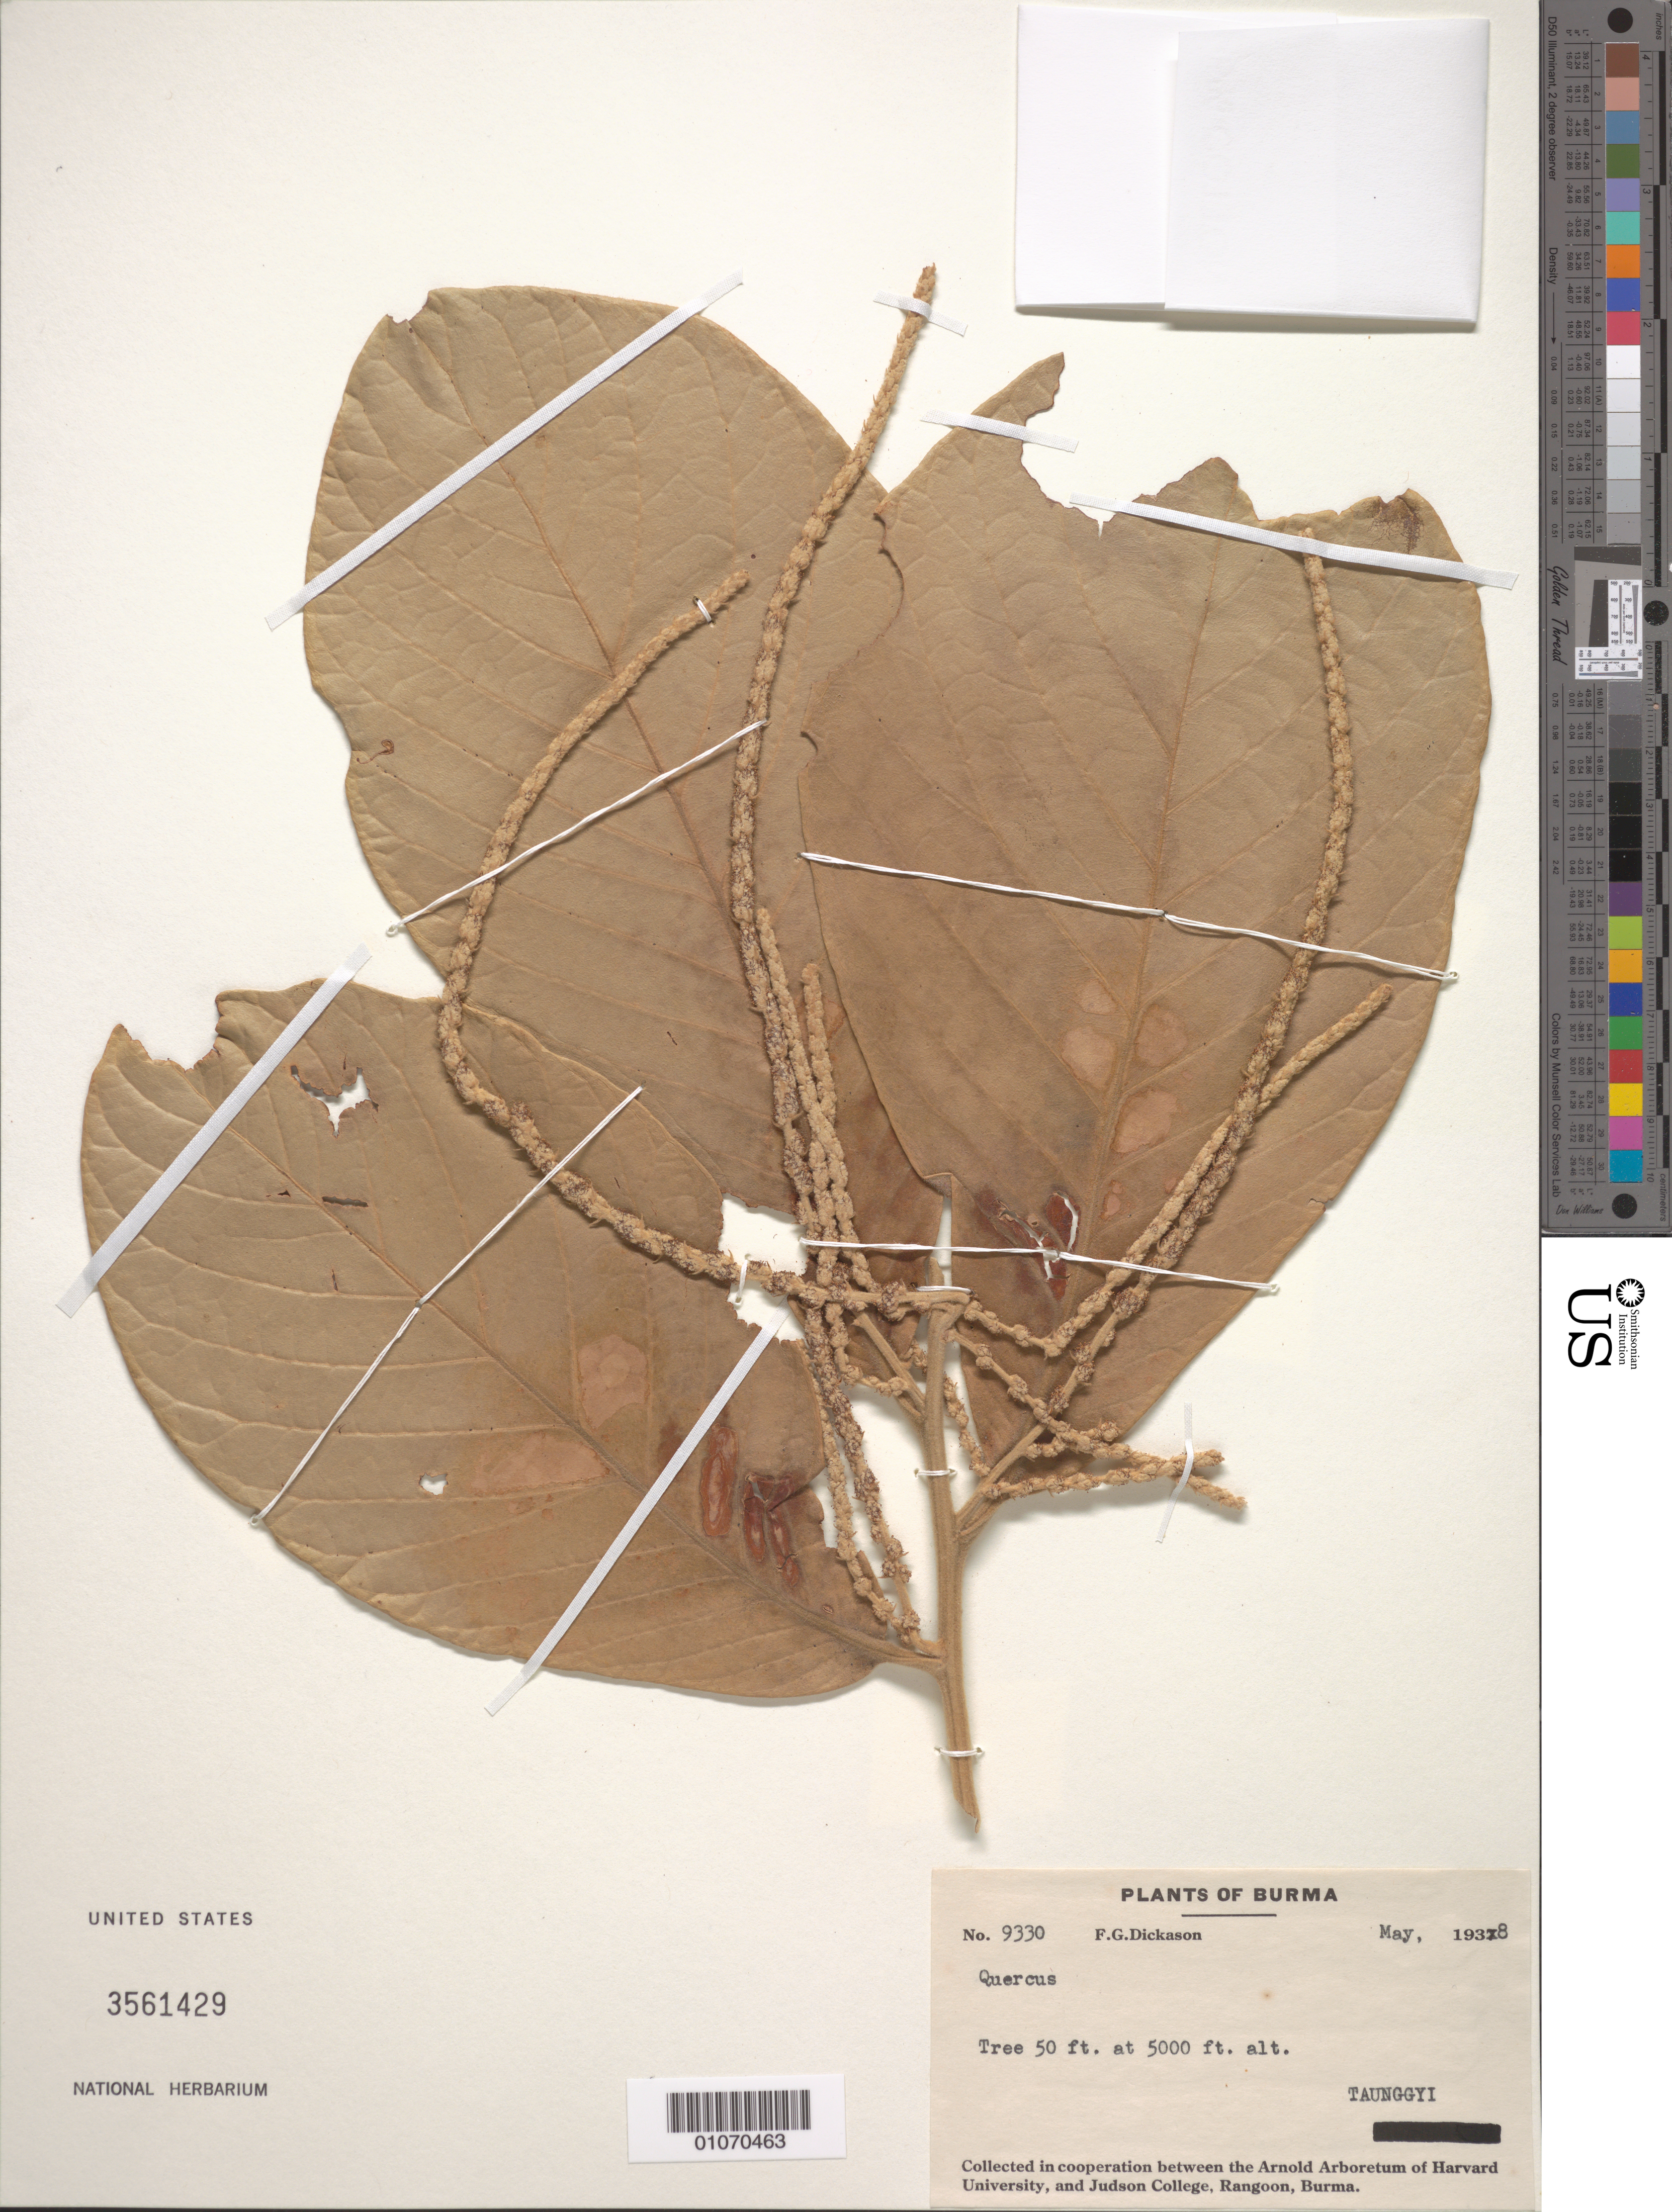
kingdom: Plantae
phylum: Tracheophyta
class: Magnoliopsida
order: Fagales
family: Fagaceae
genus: Quercus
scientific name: Quercus sp.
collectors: F. Dickason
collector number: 9330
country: Myanmar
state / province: Kayin/Mandalay/Sagaing/Shan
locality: Taunggyi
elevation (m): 1524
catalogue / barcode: US 3561429